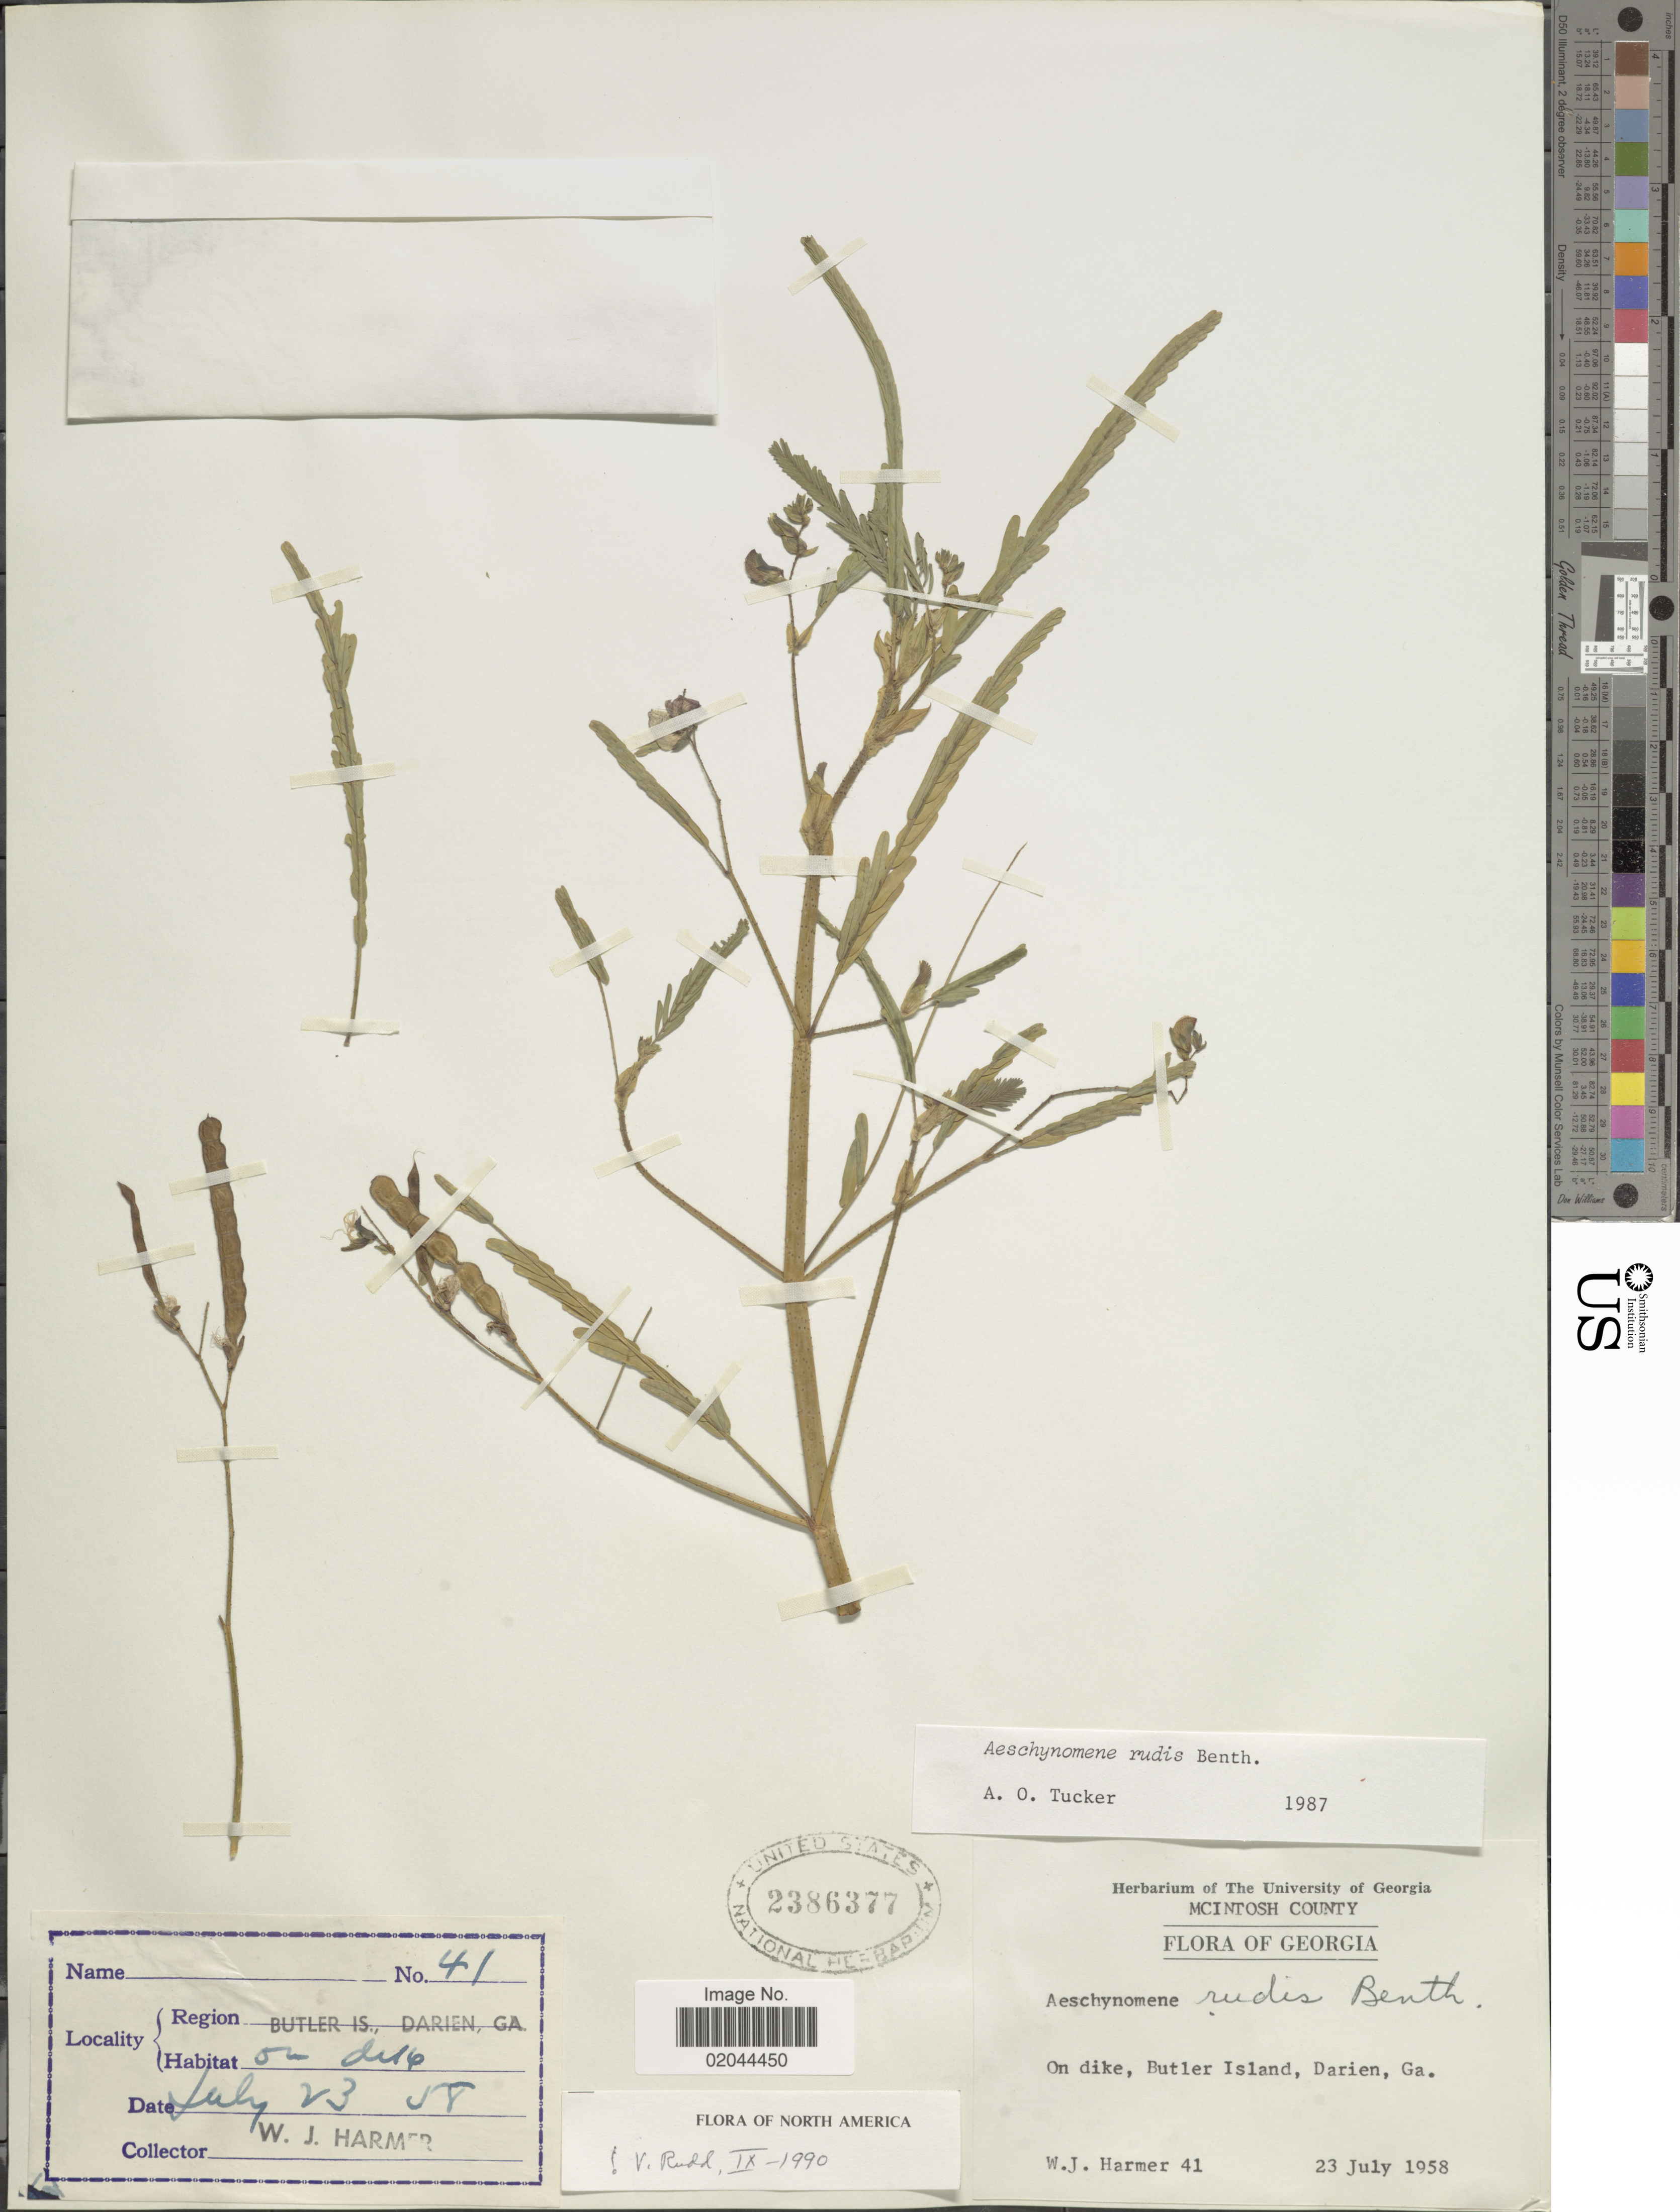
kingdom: Plantae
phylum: Tracheophyta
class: Magnoliopsida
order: Fabales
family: Fabaceae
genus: Aeschynomene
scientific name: Aeschynomene rudis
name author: Benth.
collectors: W. Harmer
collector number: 41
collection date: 1958-07-23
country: United States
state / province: Georgia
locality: On dike, Butler Island, Darien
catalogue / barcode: US 2386377